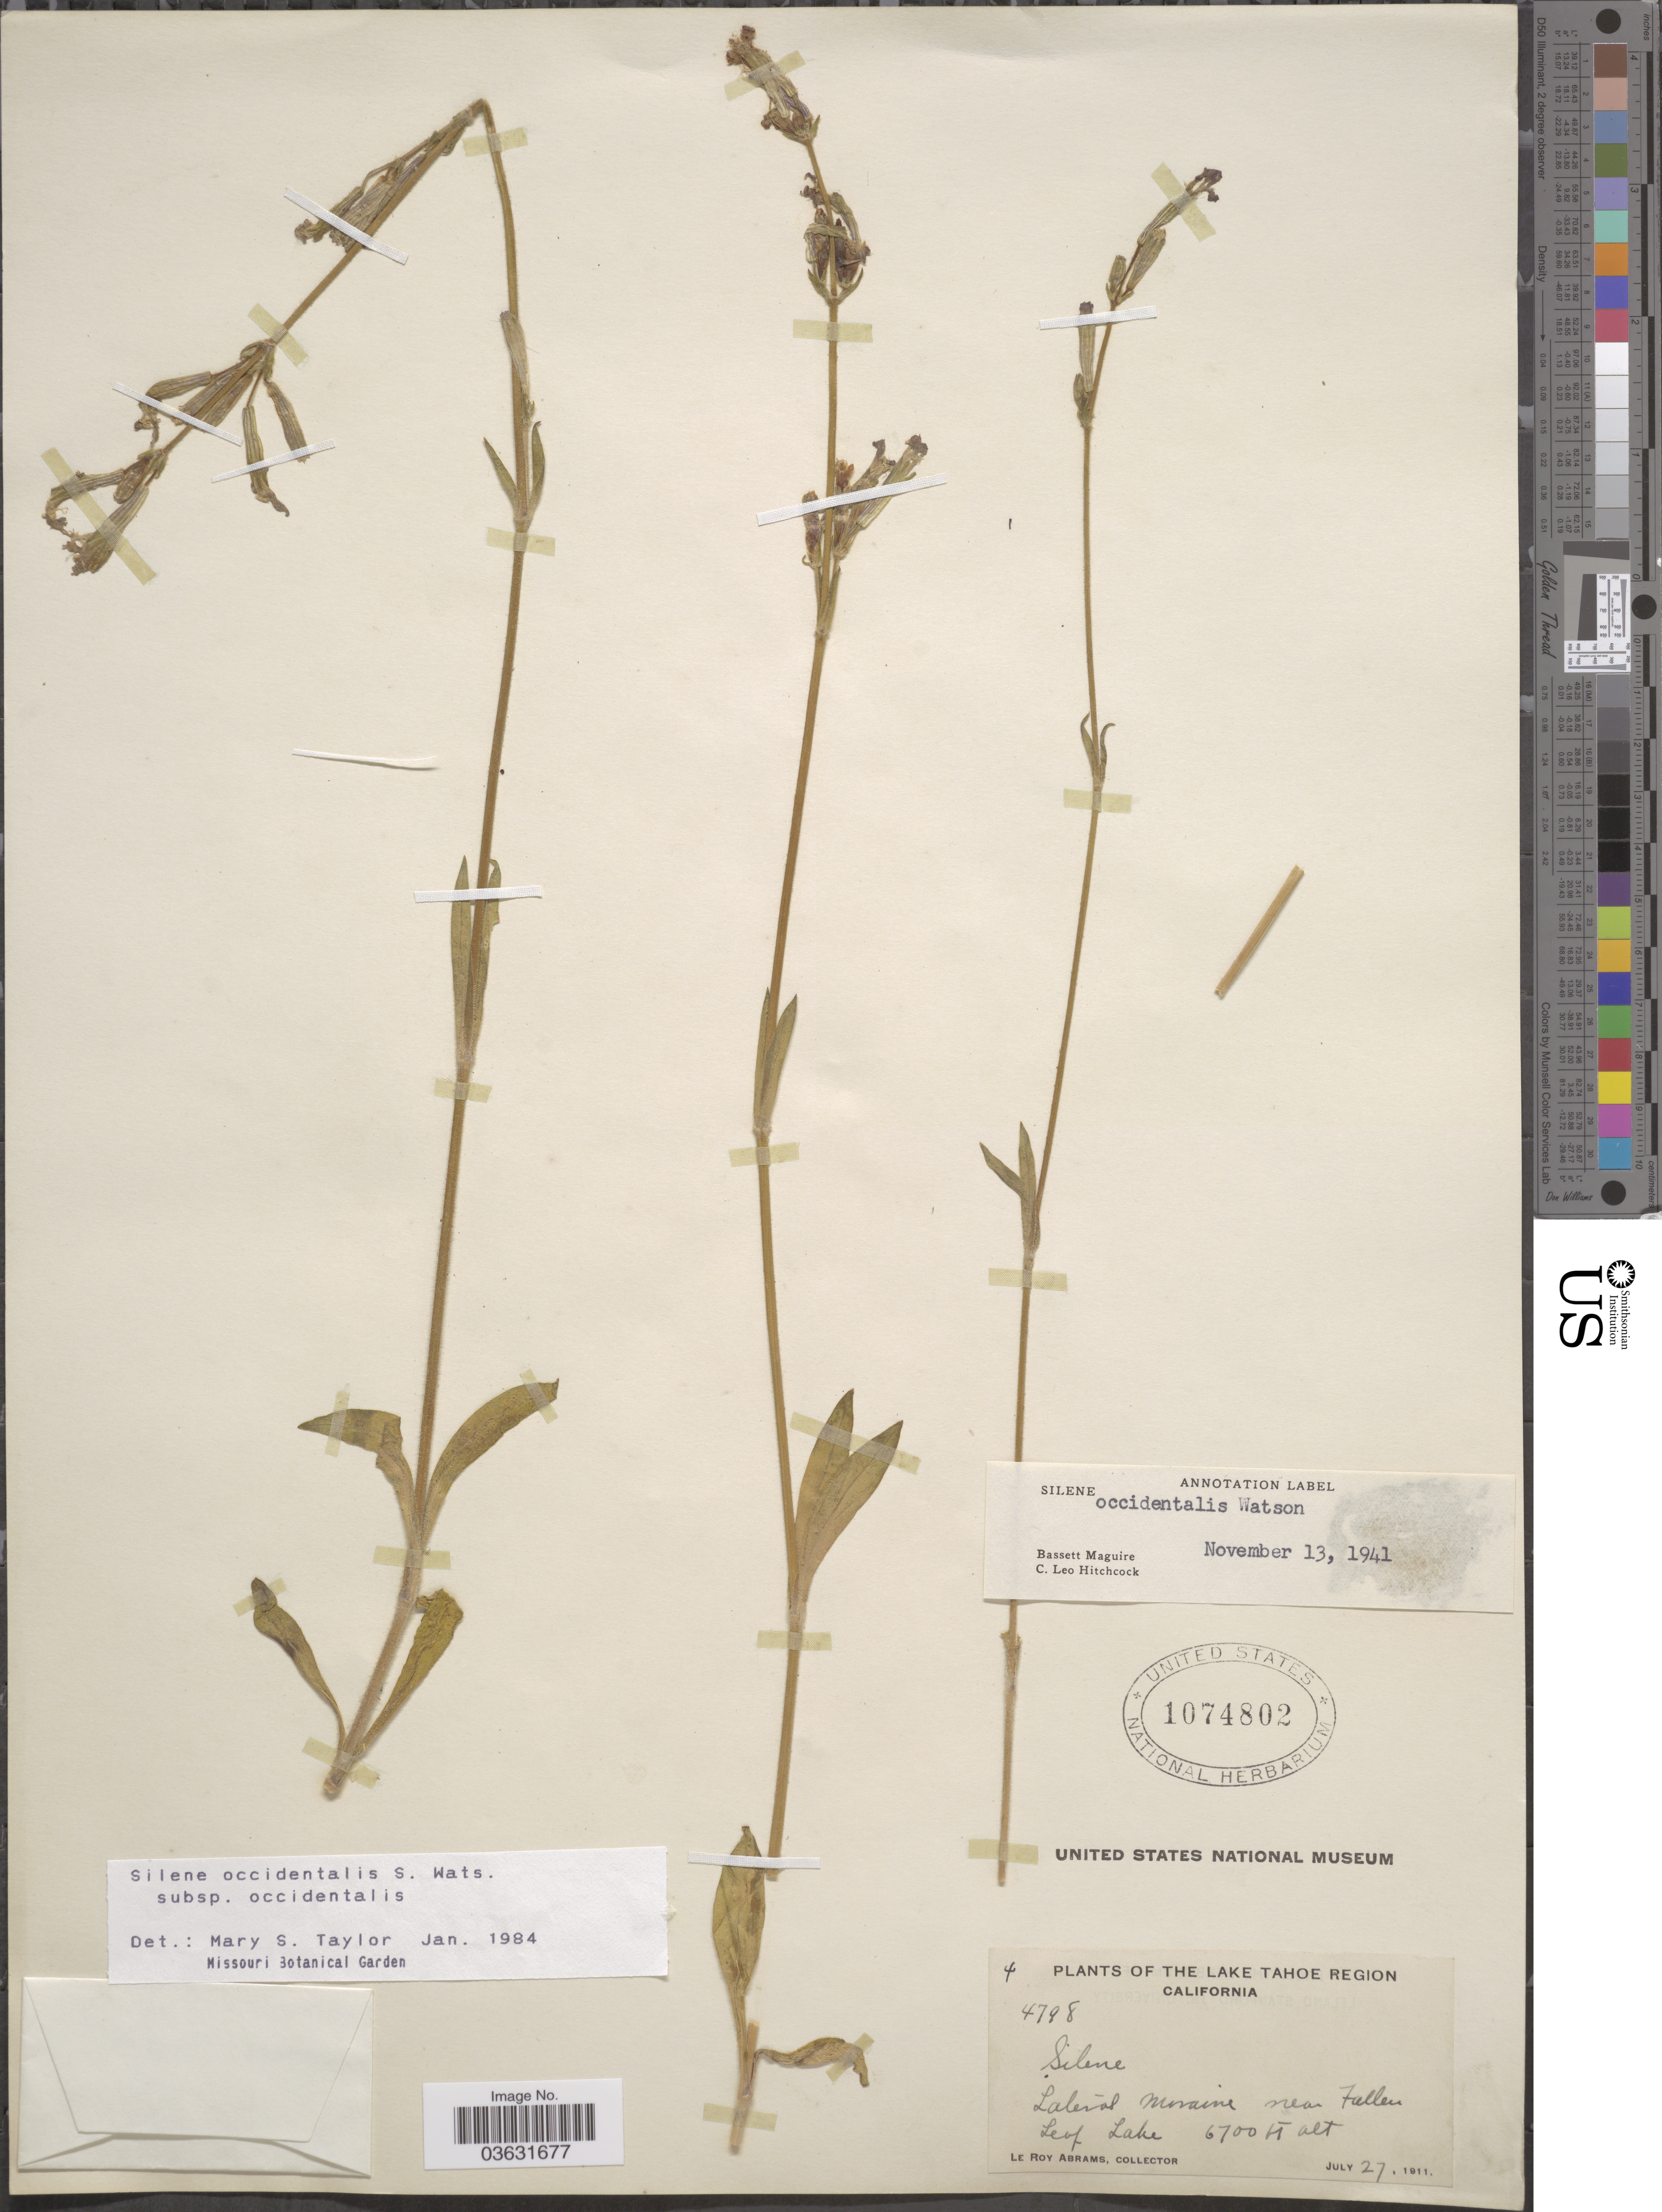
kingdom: Plantae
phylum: Tracheophyta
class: Magnoliopsida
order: Caryophyllales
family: Caryophyllaceae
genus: Silene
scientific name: Silene occidentalis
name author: S. Watson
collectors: L. Abrams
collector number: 4798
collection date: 1911-07-27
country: United States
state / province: California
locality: The Lake Tahoe Region. Lateral moraine near Fallen Leaf Lake.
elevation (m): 2042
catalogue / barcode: US 1074802